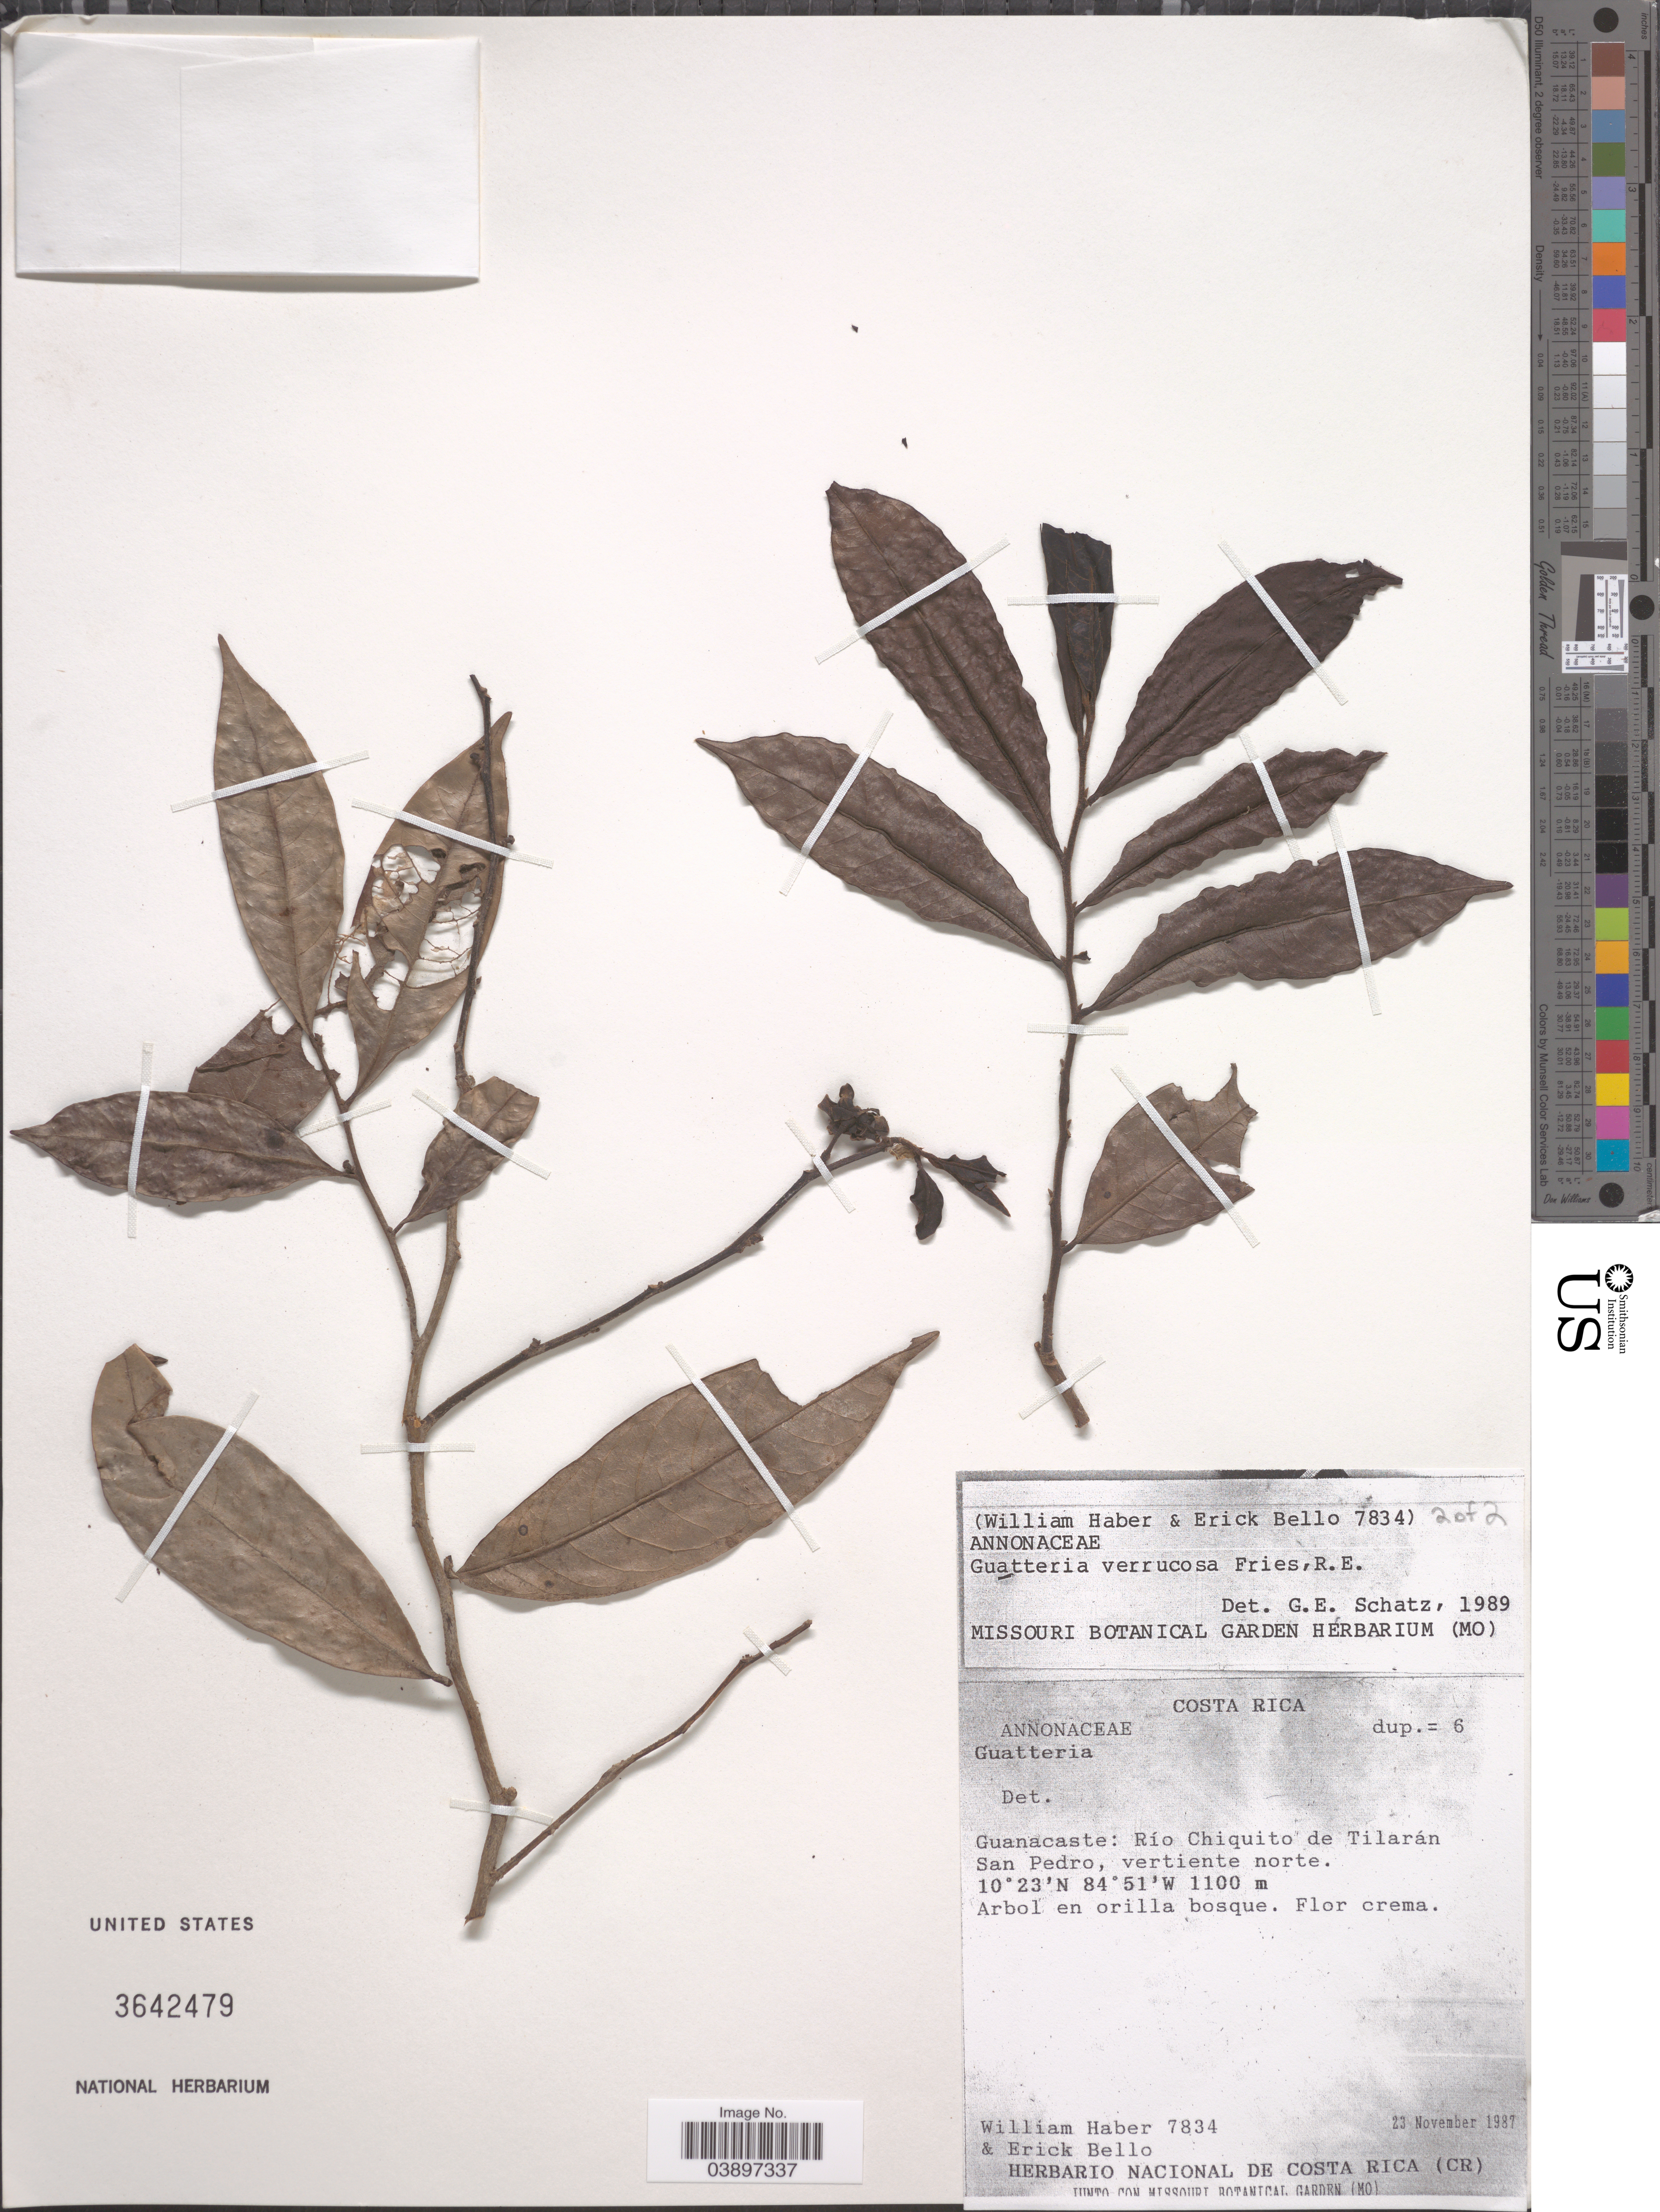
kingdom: Plantae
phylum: Tracheophyta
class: Magnoliopsida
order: Magnoliales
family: Annonaceae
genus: Guatteria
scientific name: Guatteria verrucosa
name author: R.E. Fr.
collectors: W. Haber & E. Bello C.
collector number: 7834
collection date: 1987-11-23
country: Costa Rica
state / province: Guanacaste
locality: Río Chiquito de Tilarán San Pedro, vertiente norte.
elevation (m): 1100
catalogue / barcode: US 3642479